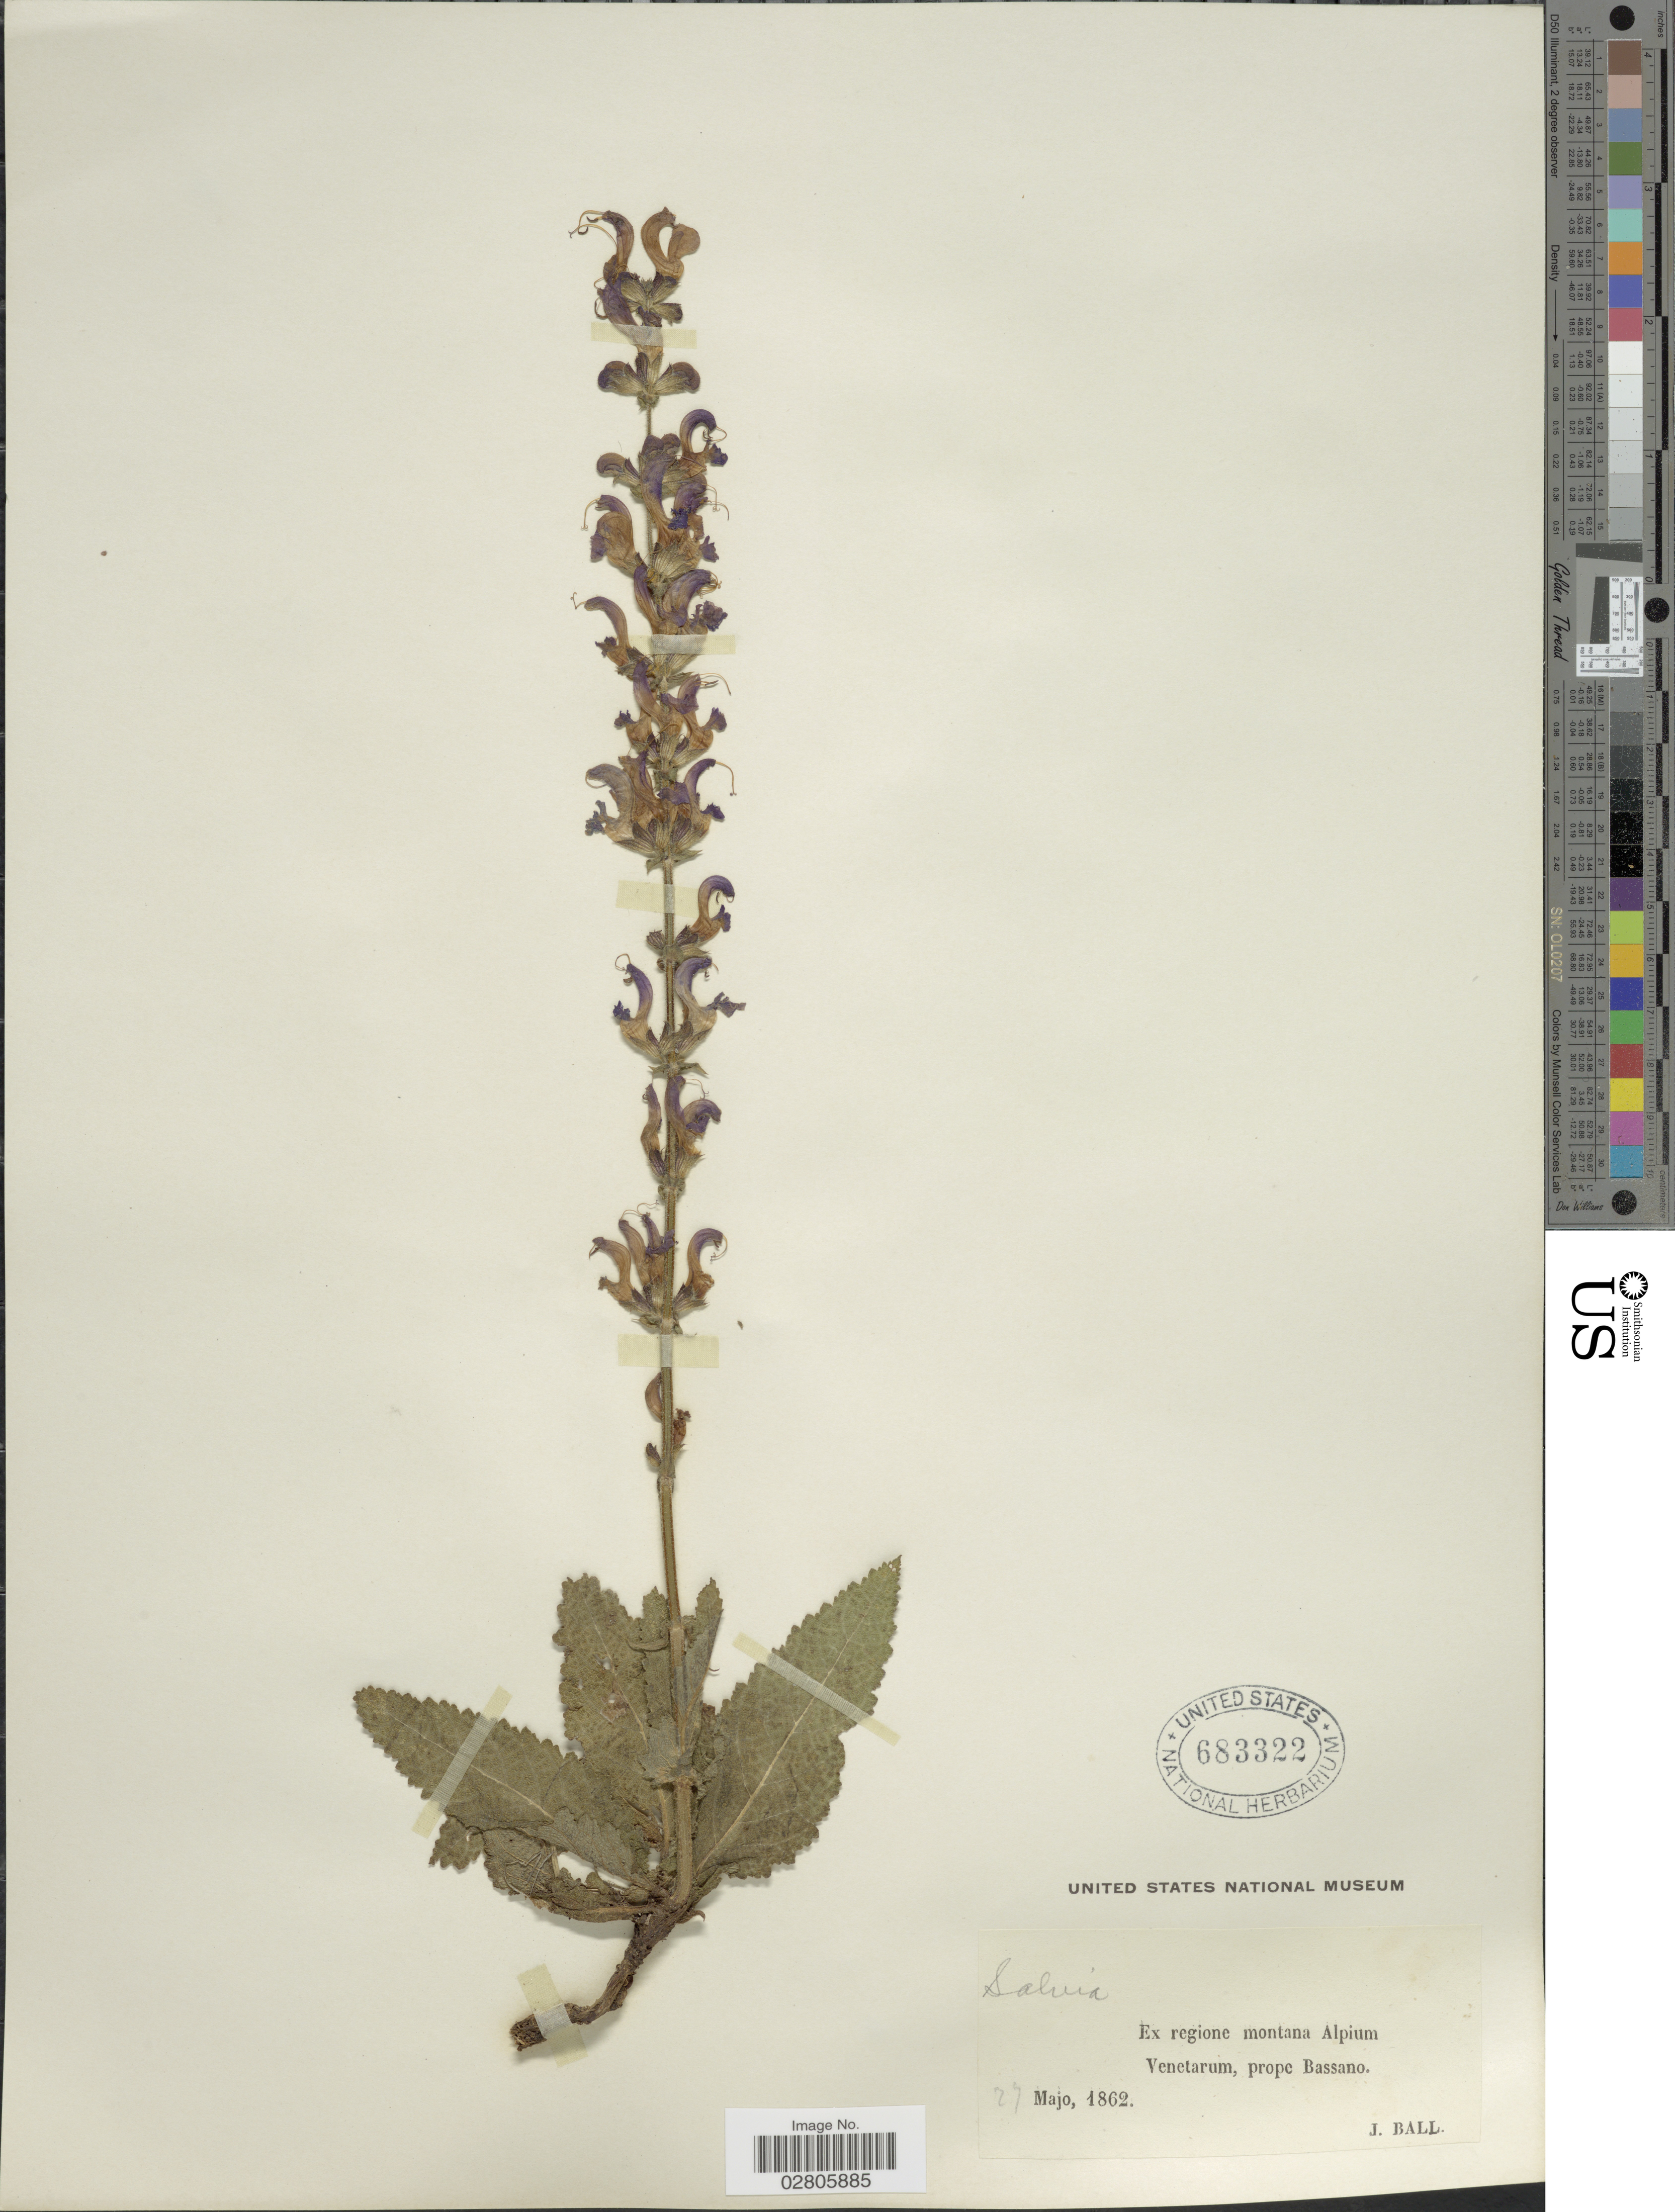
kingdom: Plantae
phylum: Tracheophyta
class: Magnoliopsida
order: Lamiales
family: Lamiaceae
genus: Salvia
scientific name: Salvia sp.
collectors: J. Ball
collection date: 1862-05-27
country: Italy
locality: Regione montana Alpium Venetarum, prope Bassano.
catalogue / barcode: US 683322